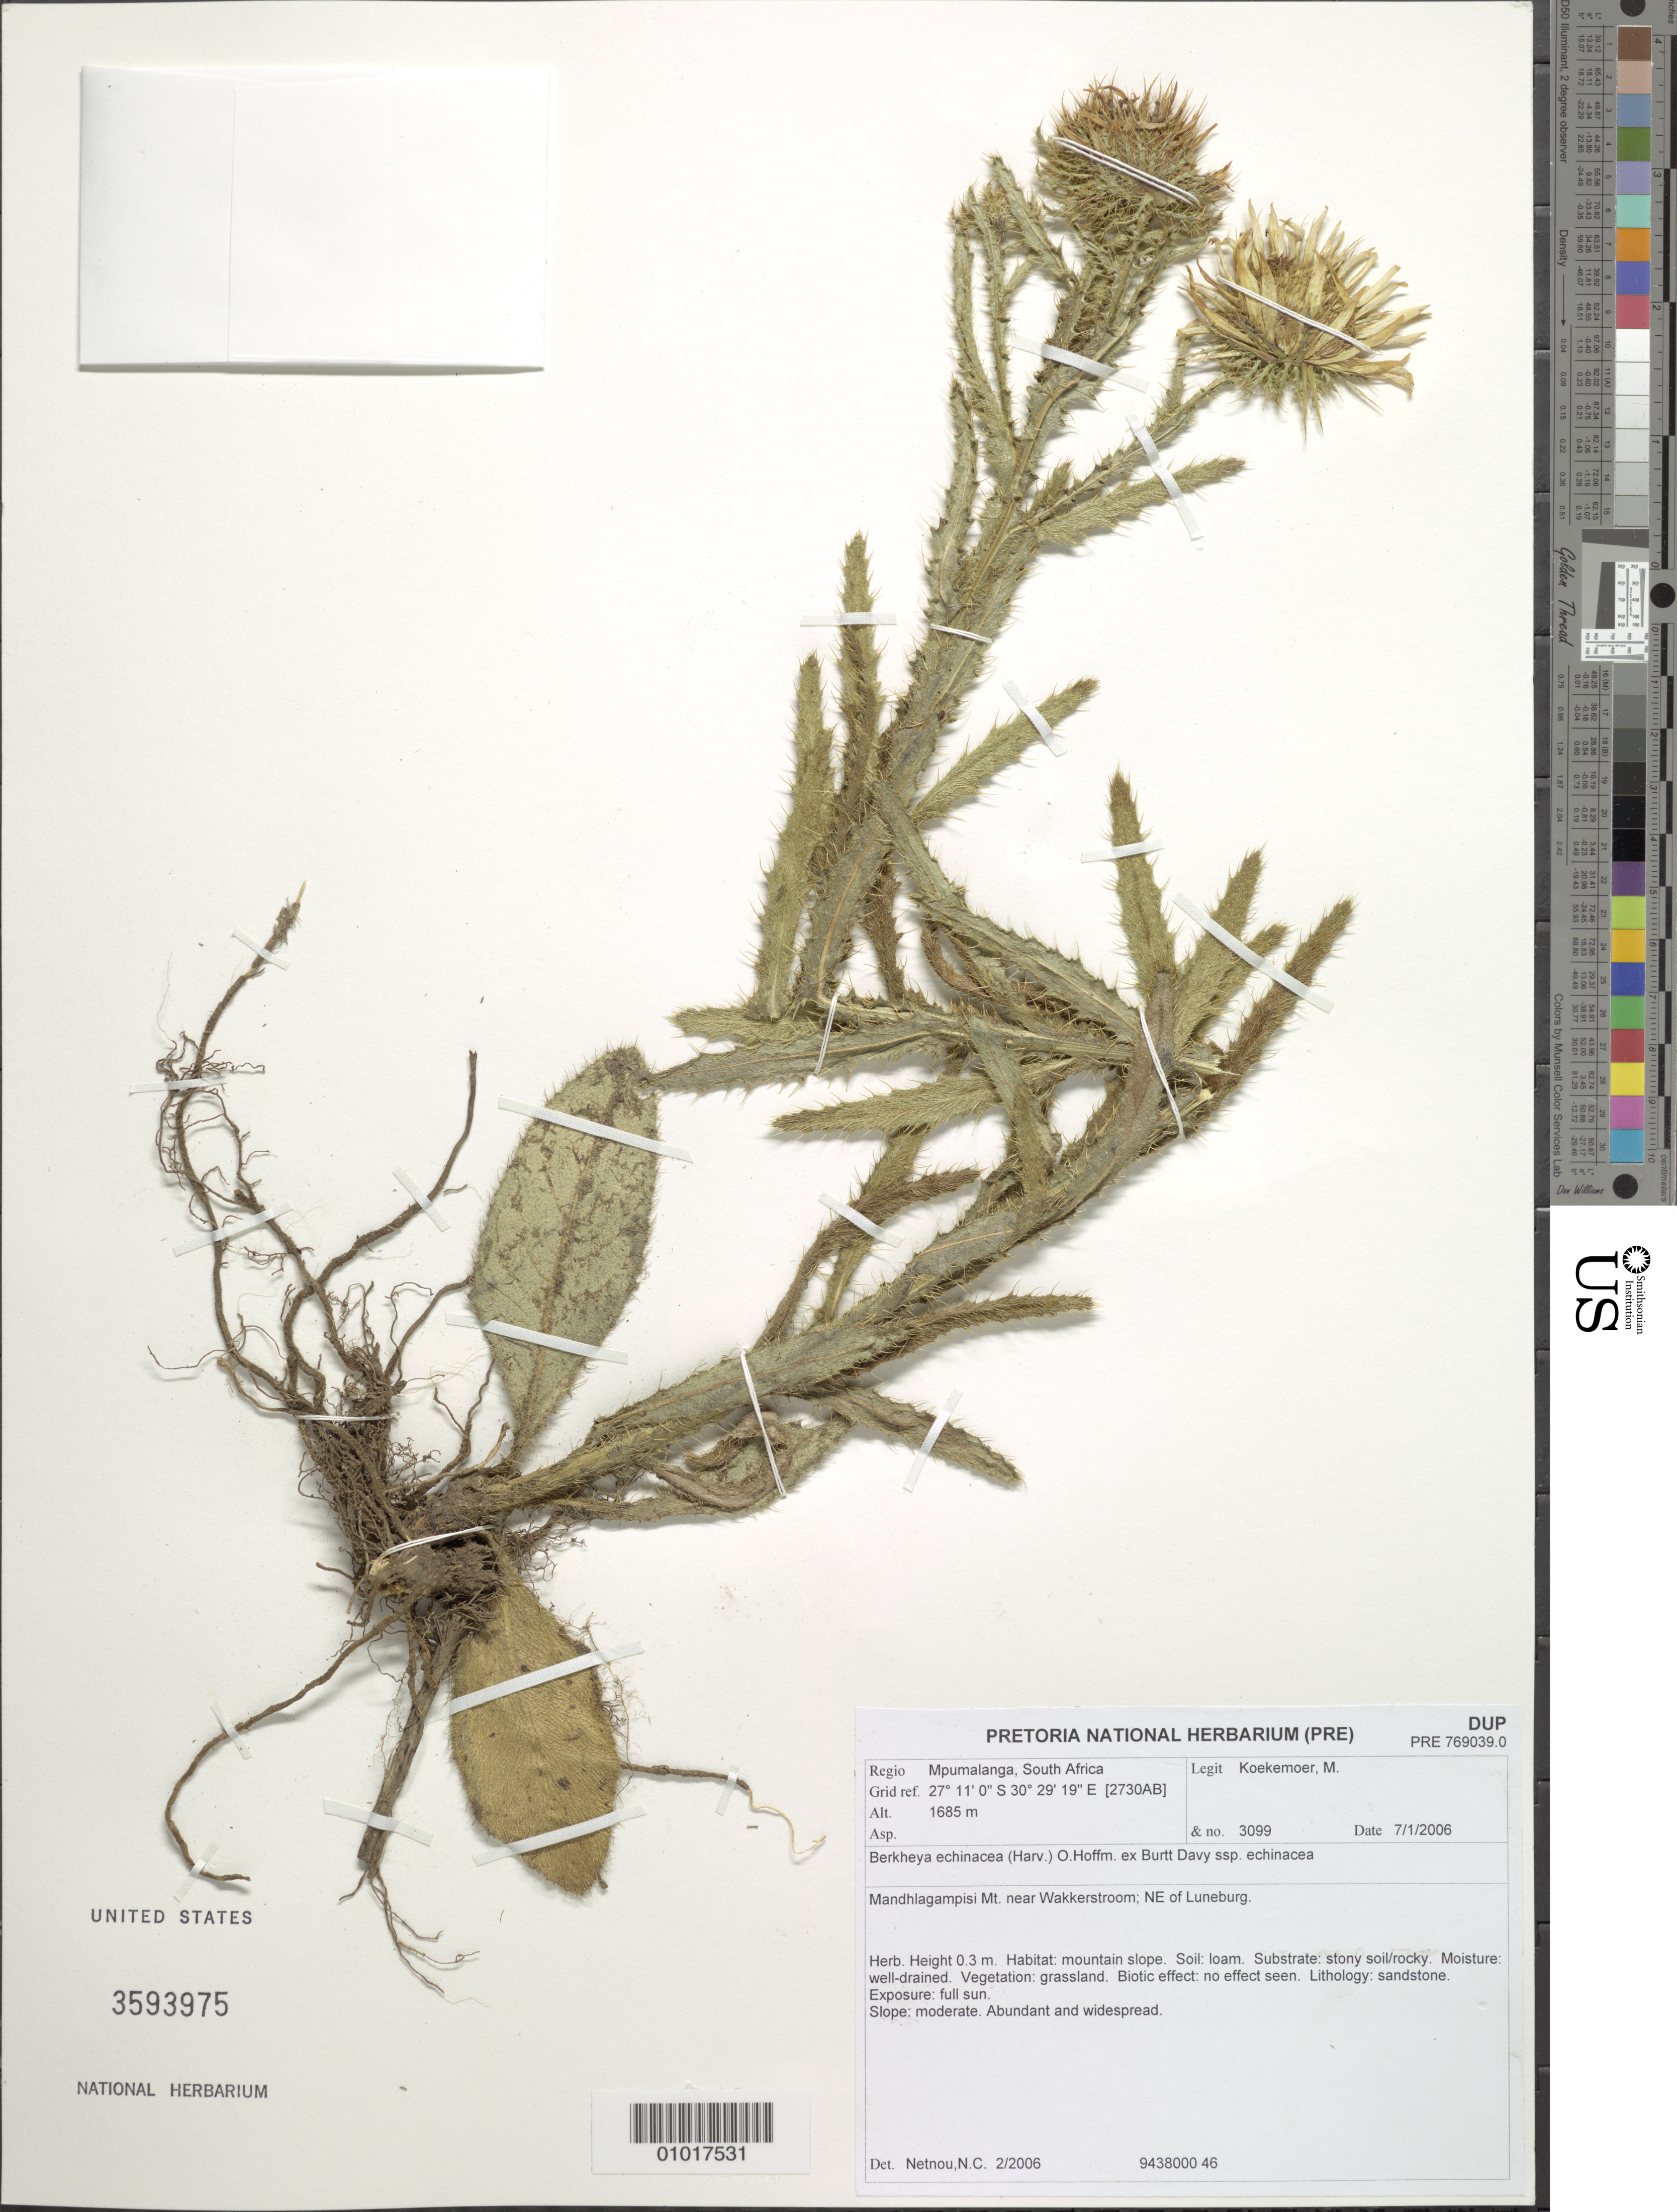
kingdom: Plantae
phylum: Tracheophyta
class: Magnoliopsida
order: Asterales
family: Asteraceae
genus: Berkheya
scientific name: Berkheya echinacea subsp. echinacea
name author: (Harv.) O. Hoffm. ex Burtt Davy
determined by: Netnou, N. C.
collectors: M. Koekemoer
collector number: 3099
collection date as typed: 7 January 2006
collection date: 2006-01-07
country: South Africa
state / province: Mpumalanga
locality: Mandhlagampisi Mt. near Wakkerstroom; NE of Luneburg.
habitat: Mountain slope. Soil: loam. Substrate: stony soil/rocky. Moisture: well-drained. Vegetation: grassland. Biotic effect: no effect seen…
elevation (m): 1685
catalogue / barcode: US 3593975